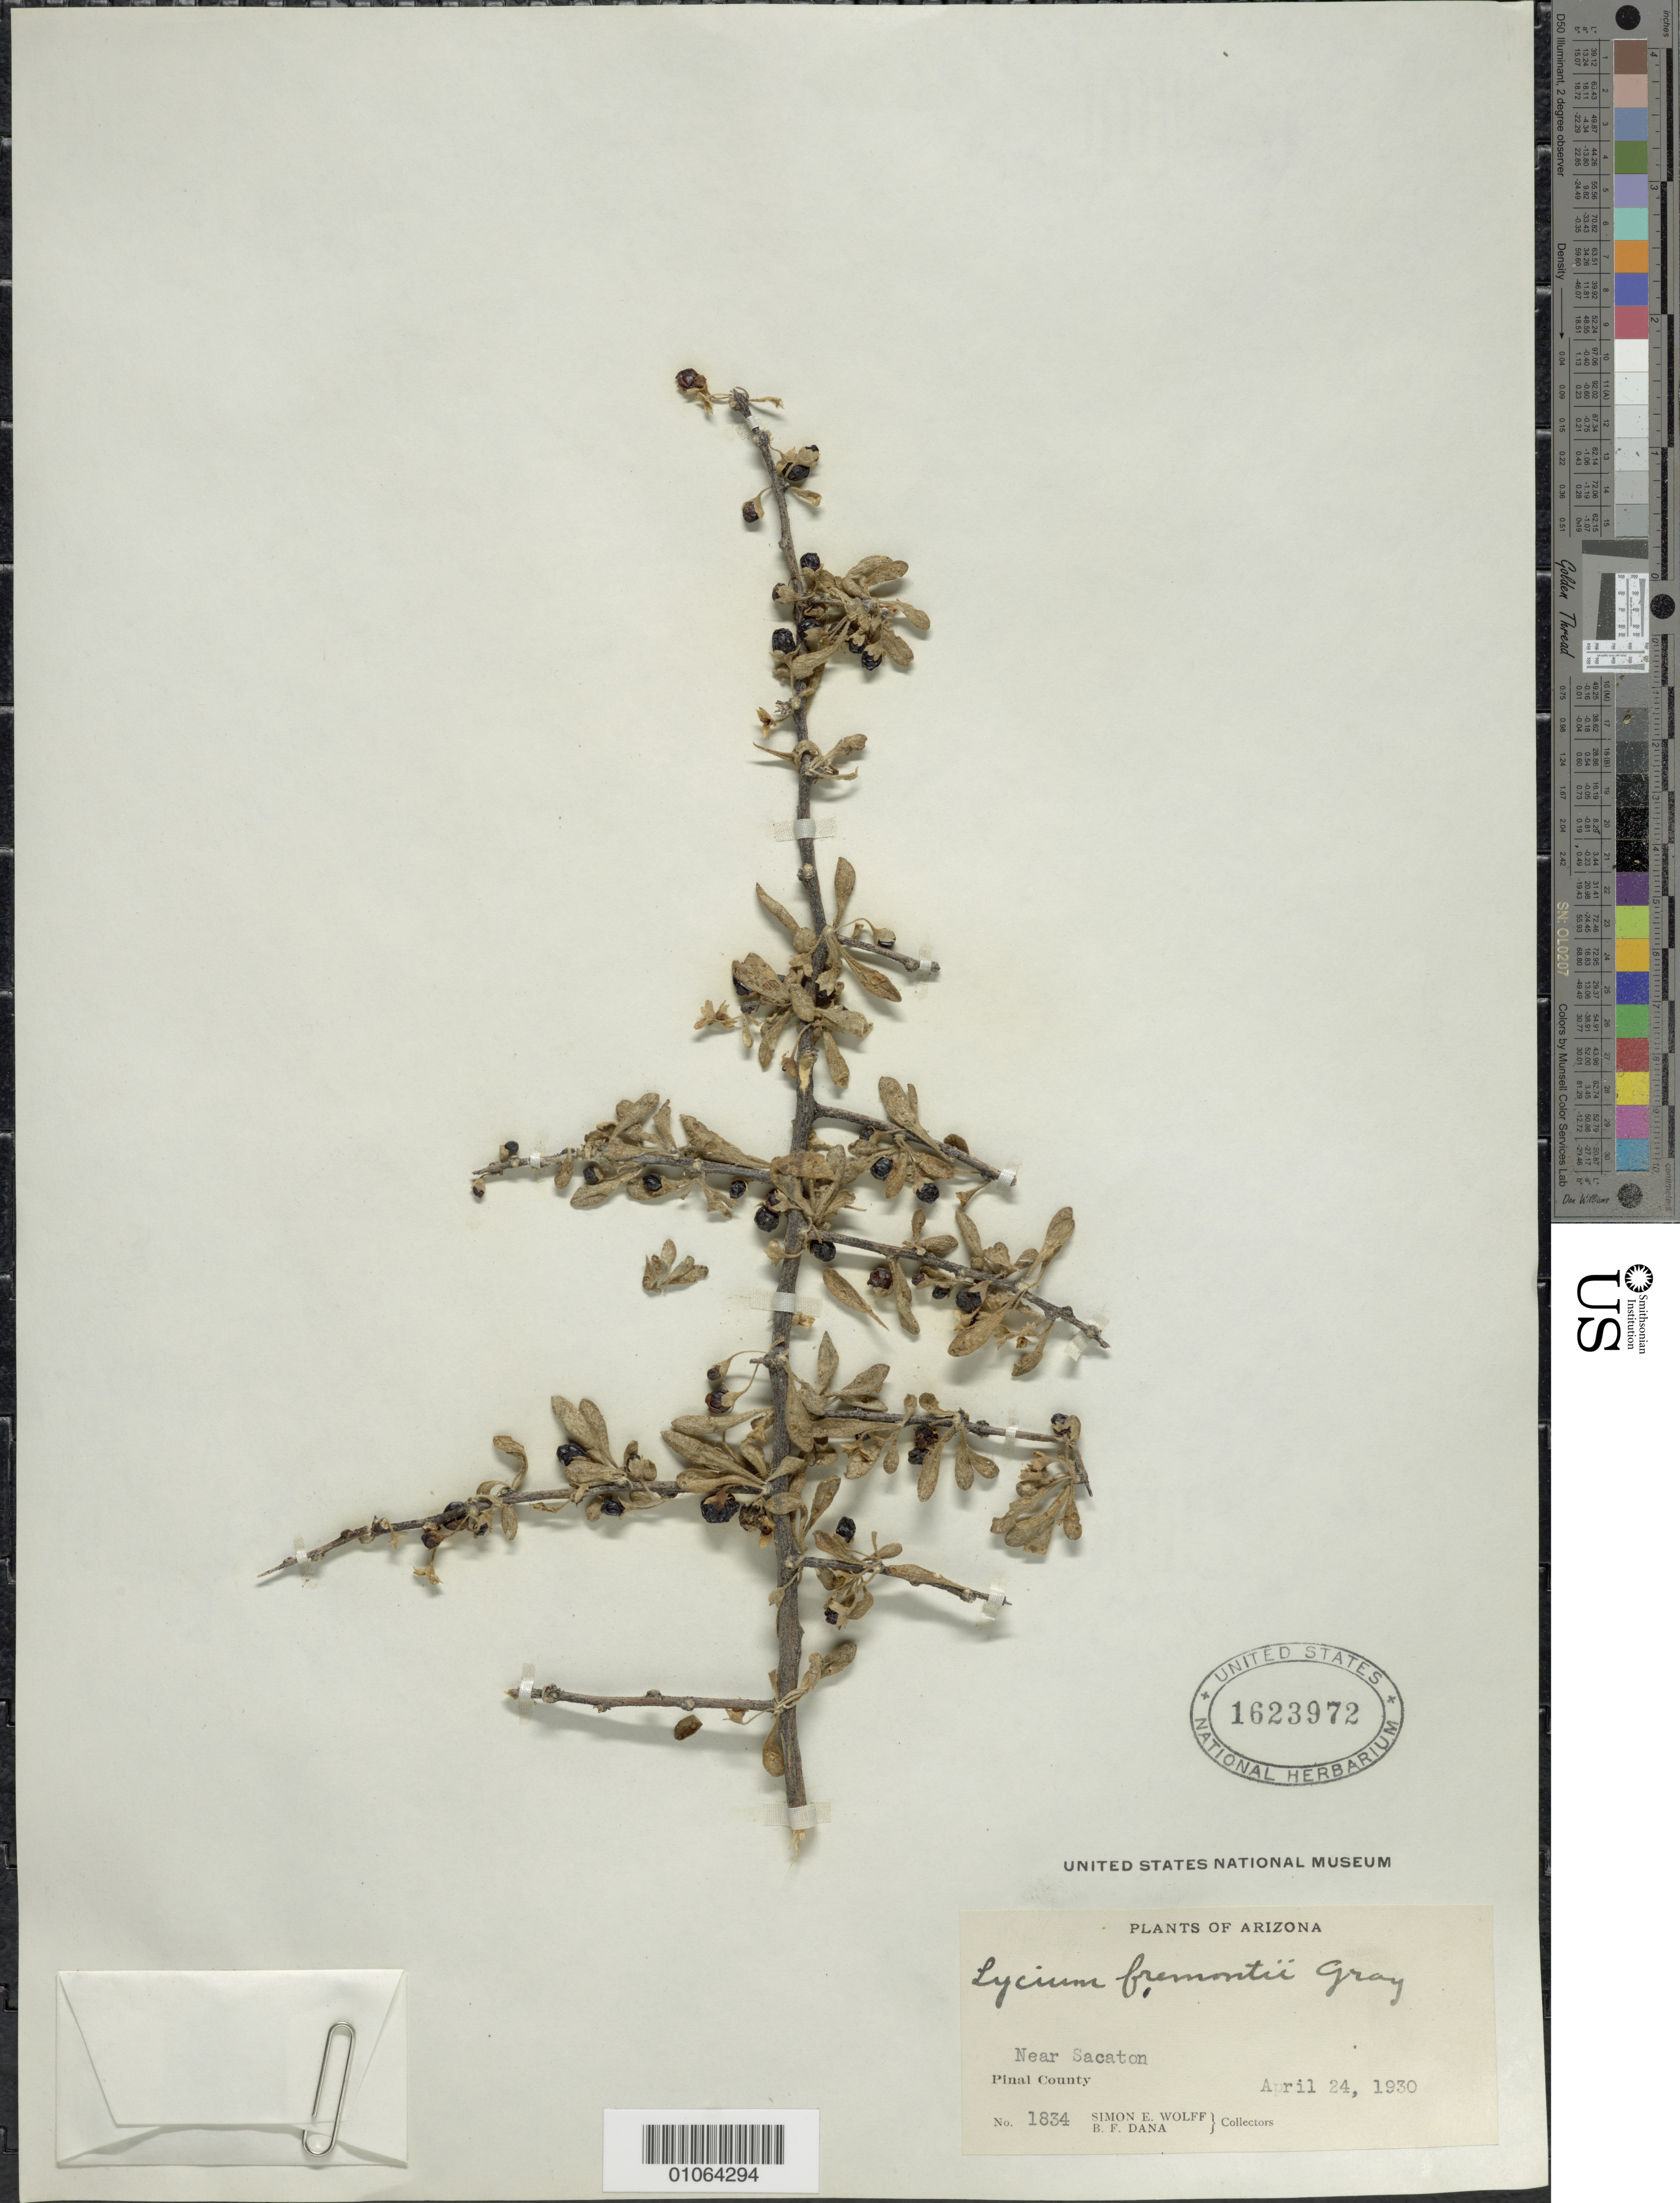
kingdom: Plantae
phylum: Tracheophyta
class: Magnoliopsida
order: Solanales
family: Solanaceae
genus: Lycium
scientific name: Lycium fremontii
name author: A. Gray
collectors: S. E. Wolff & B. Dana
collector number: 1834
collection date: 1930-04-24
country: United States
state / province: Arizona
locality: Near Sacaton, Pinal County.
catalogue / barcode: US 1623972